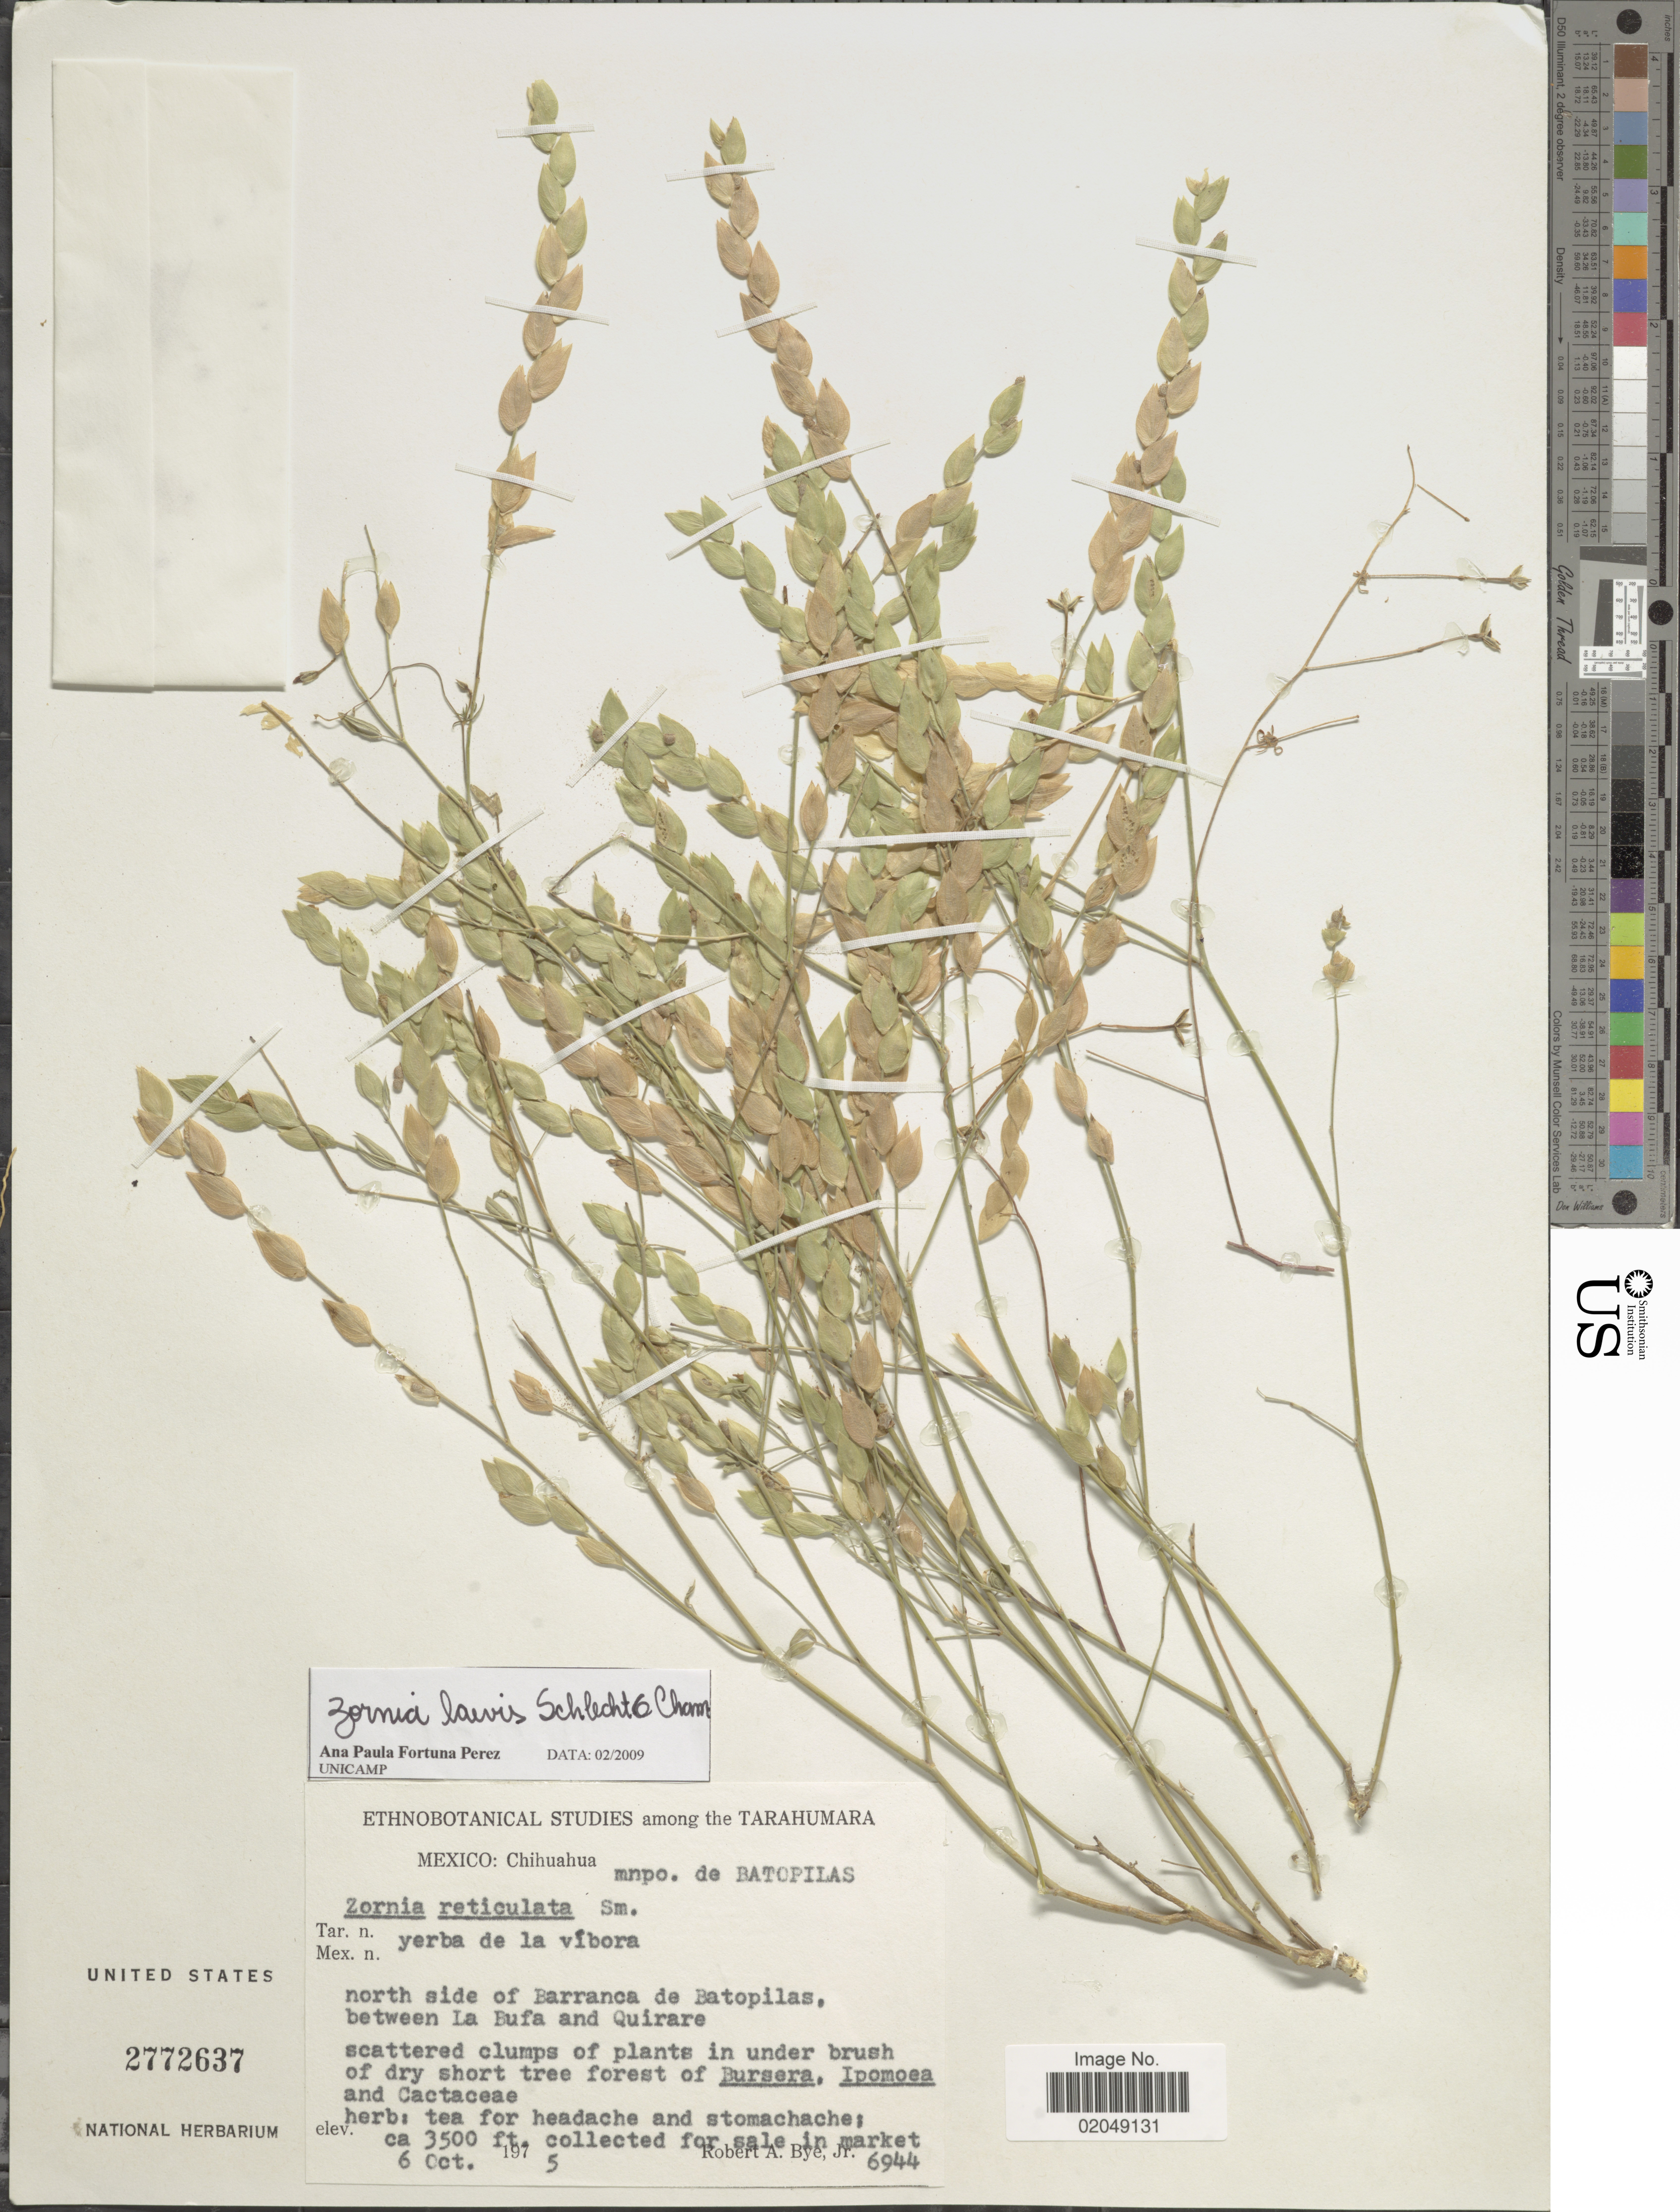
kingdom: Plantae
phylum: Tracheophyta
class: Magnoliopsida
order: Fabales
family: Fabaceae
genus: Zornia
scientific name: Zornia laevis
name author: Cham. & Schltdl.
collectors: R. A. Bye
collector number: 6944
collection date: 1975-10-06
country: Mexico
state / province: Chihuahua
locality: Mnpo. de Batopilas, north side of Barranca de Batopilas, between La Bufa and Quirare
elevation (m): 1067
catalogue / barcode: US 2772637